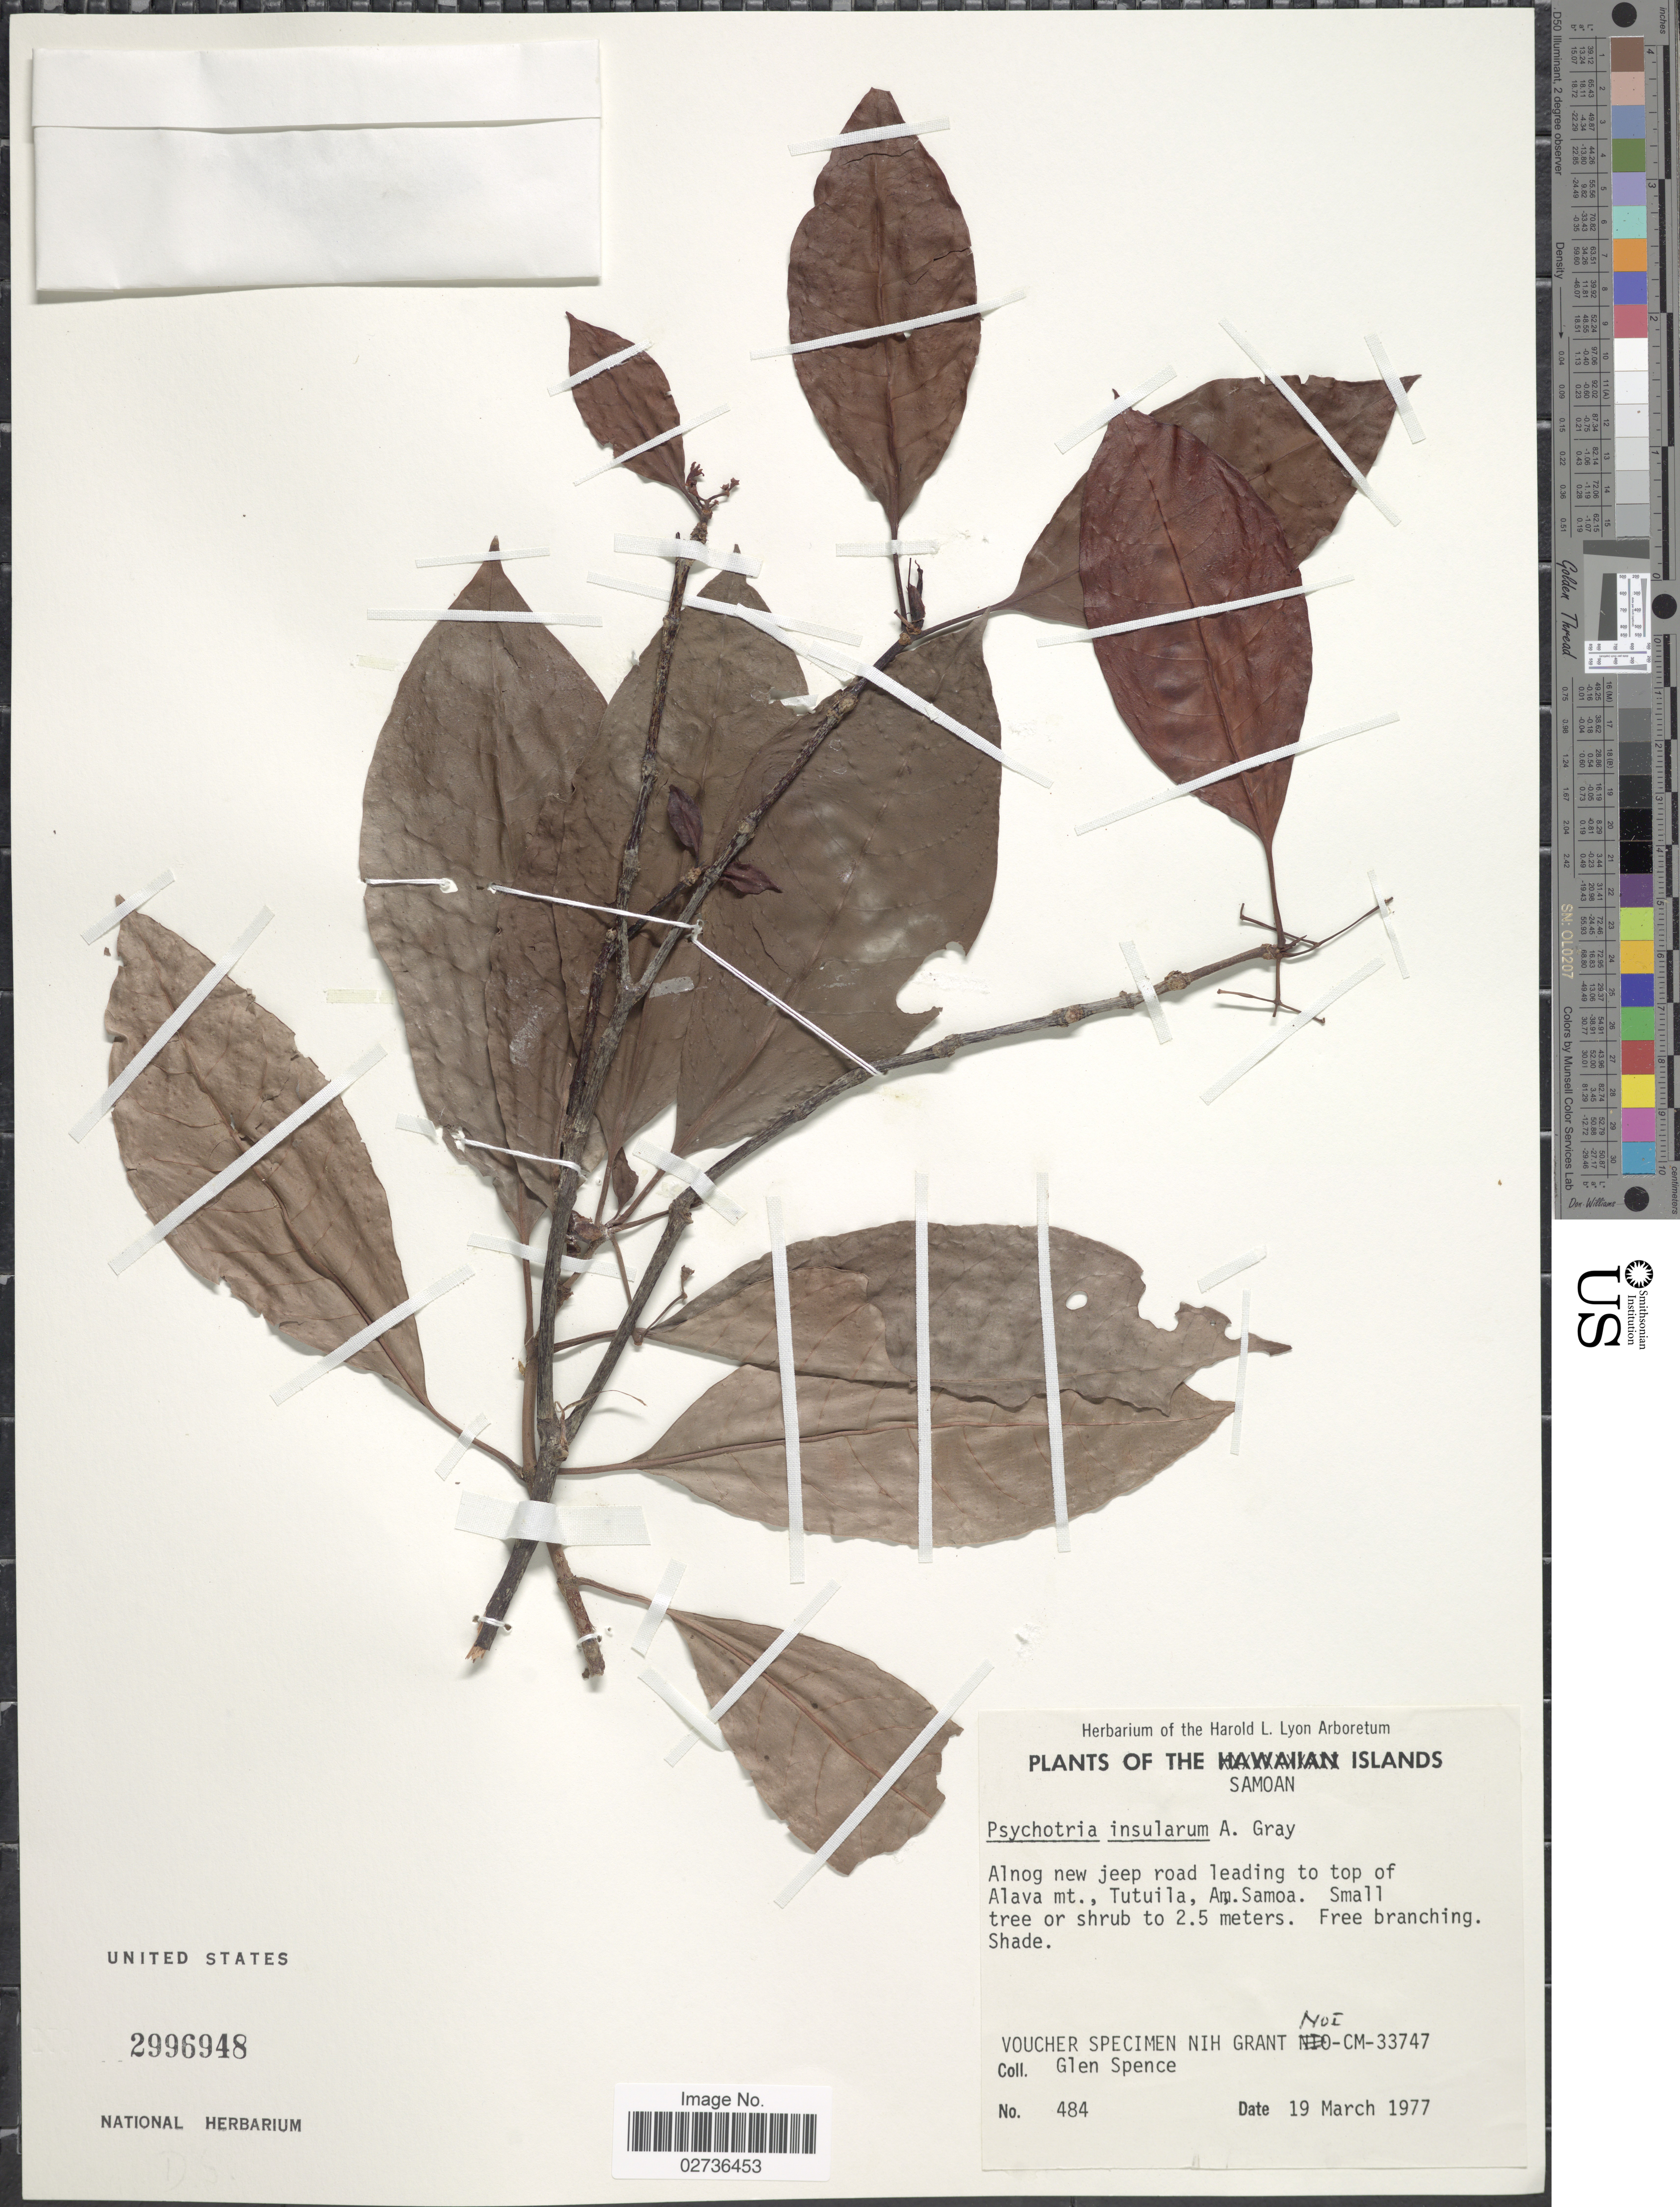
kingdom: Plantae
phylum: Tracheophyta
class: Magnoliopsida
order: Gentianales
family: Rubiaceae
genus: Psychotria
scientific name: Psychotria insularum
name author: A. Gray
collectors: G. Spence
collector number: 484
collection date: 1977-03-19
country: American Samoa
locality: The Samoan Islands, Along new jeep road leading to top of Alava Mt., Tutuila, Am. Samoa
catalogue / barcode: US 2996948